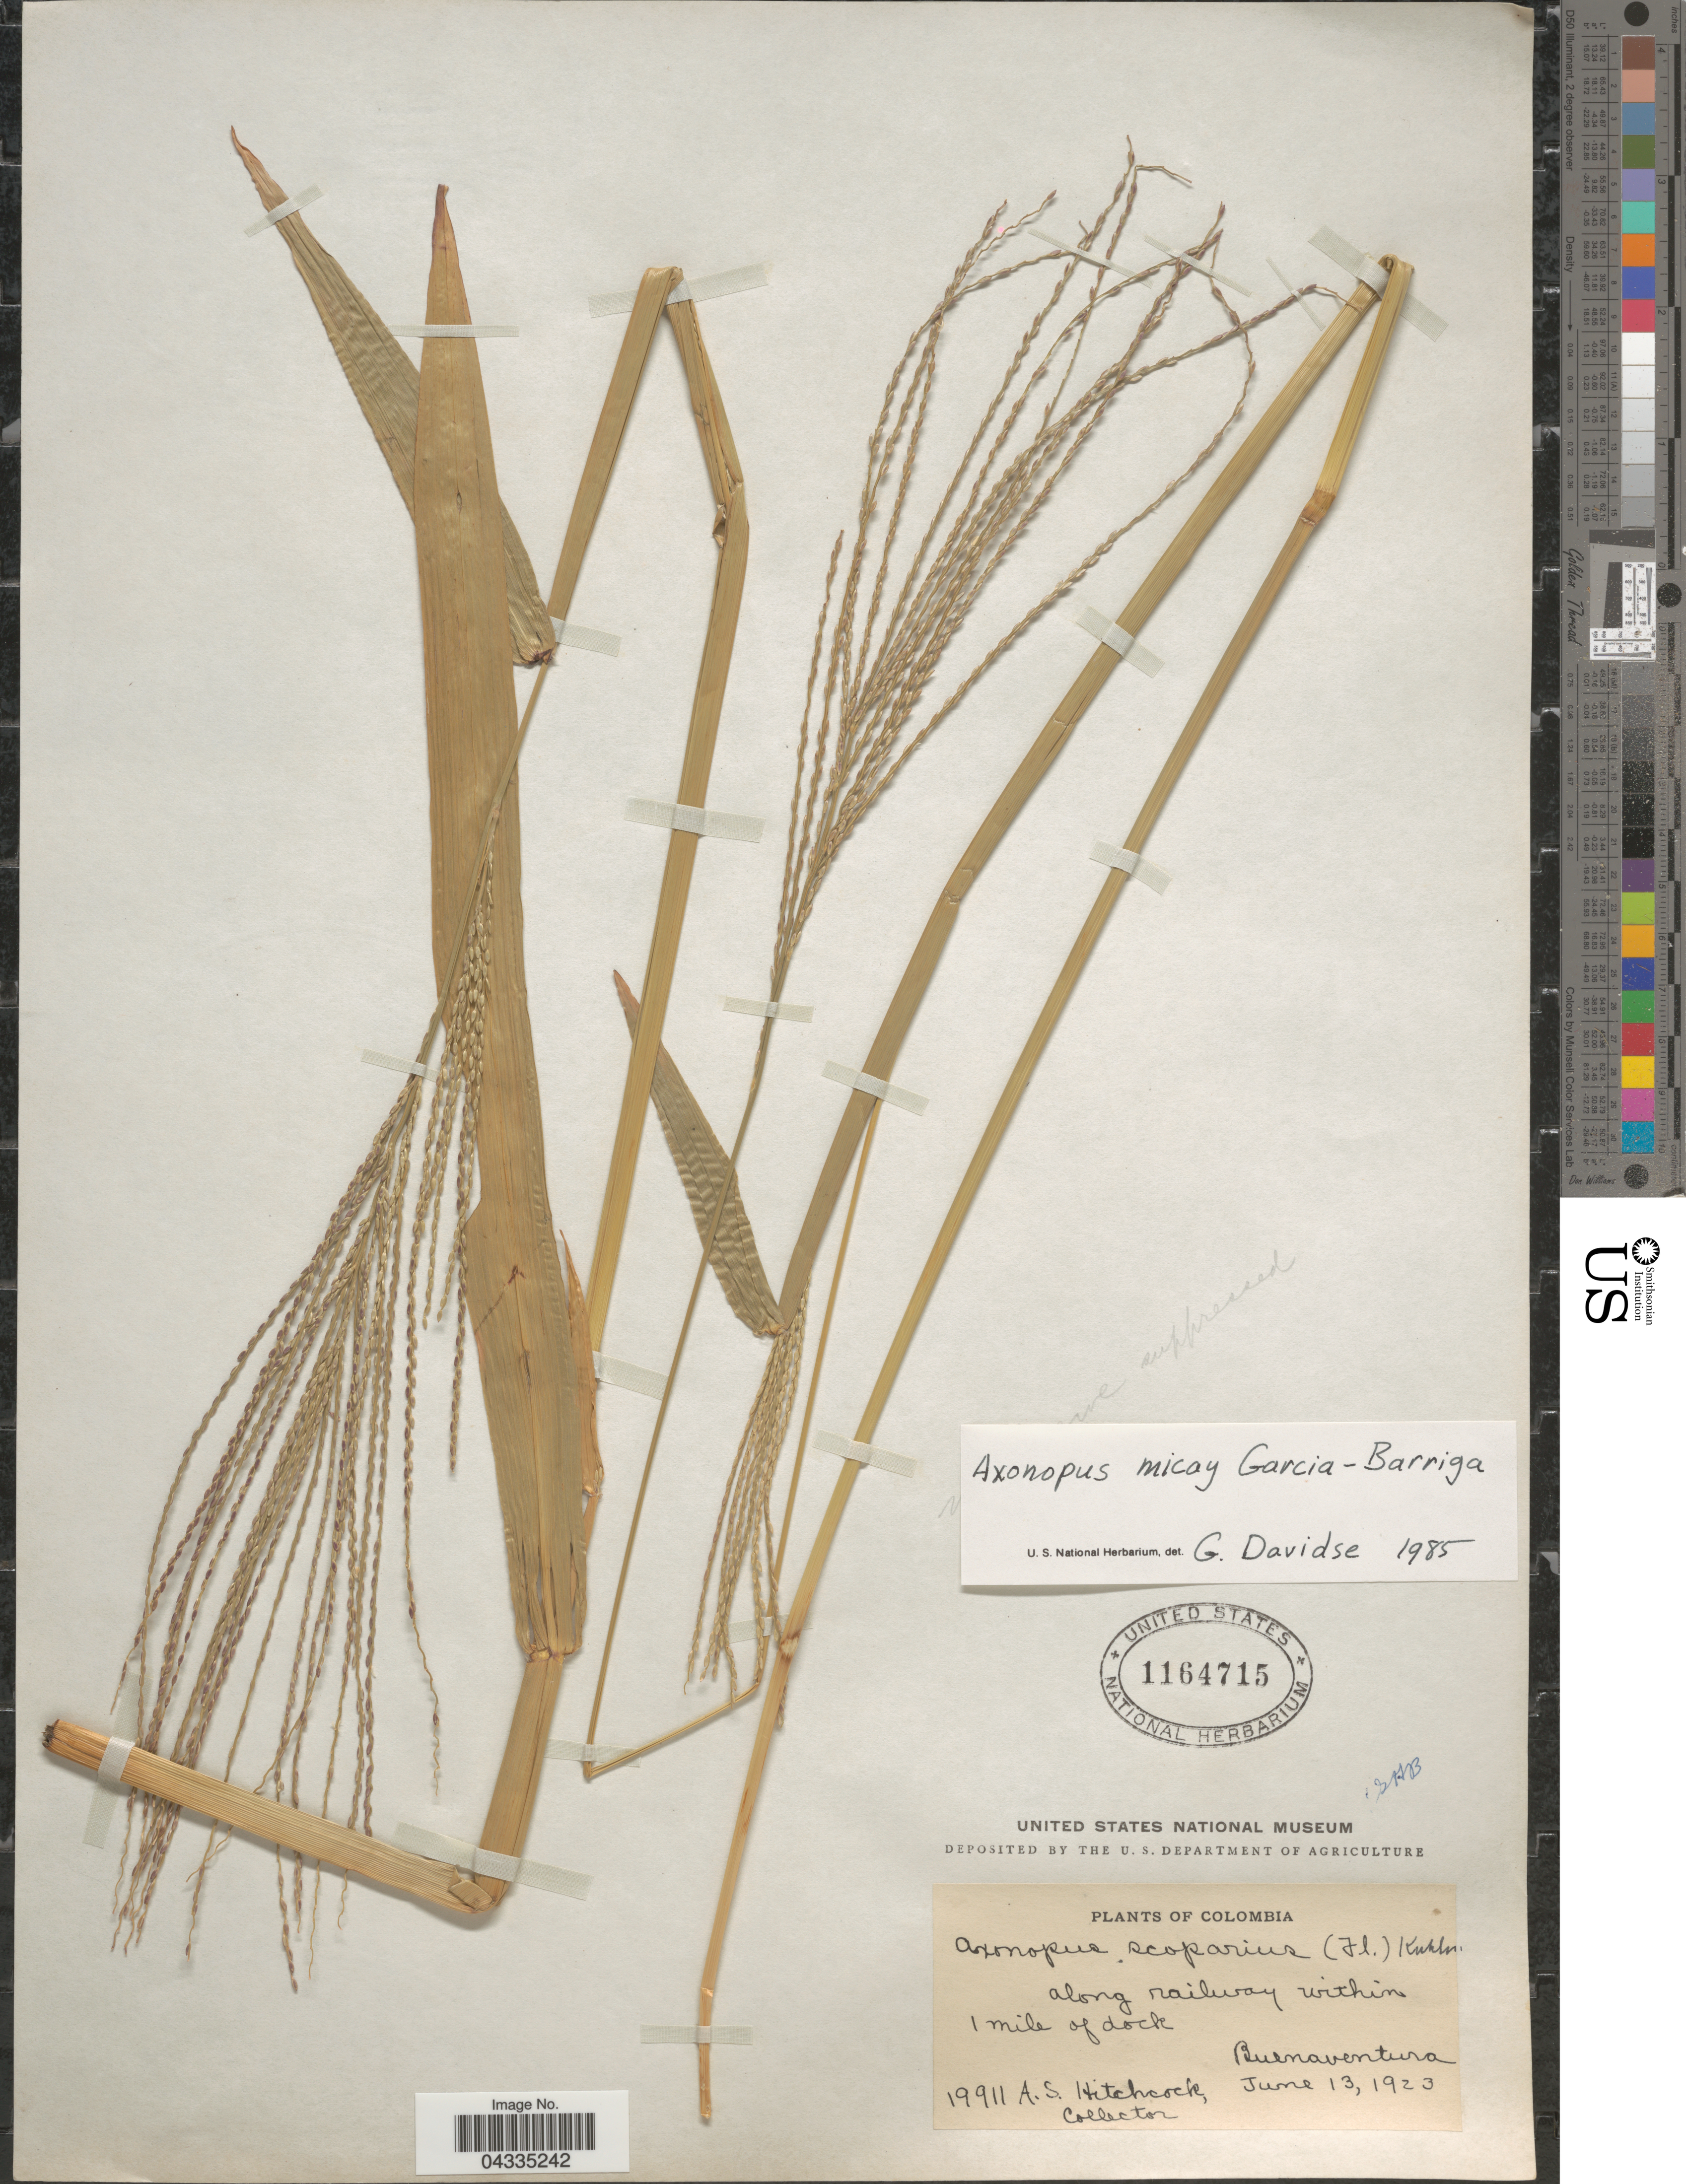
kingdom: Plantae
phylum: Tracheophyta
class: Liliopsida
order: Poales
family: Poaceae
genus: Axonopus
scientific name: Axonopus scoparius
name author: (Flüggé) Kuhlm.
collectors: A. S. Hitchcock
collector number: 19911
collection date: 1923-06-13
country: Colombia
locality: Along railway within 1 mile of dock. Buenaventura.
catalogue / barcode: US 1164715